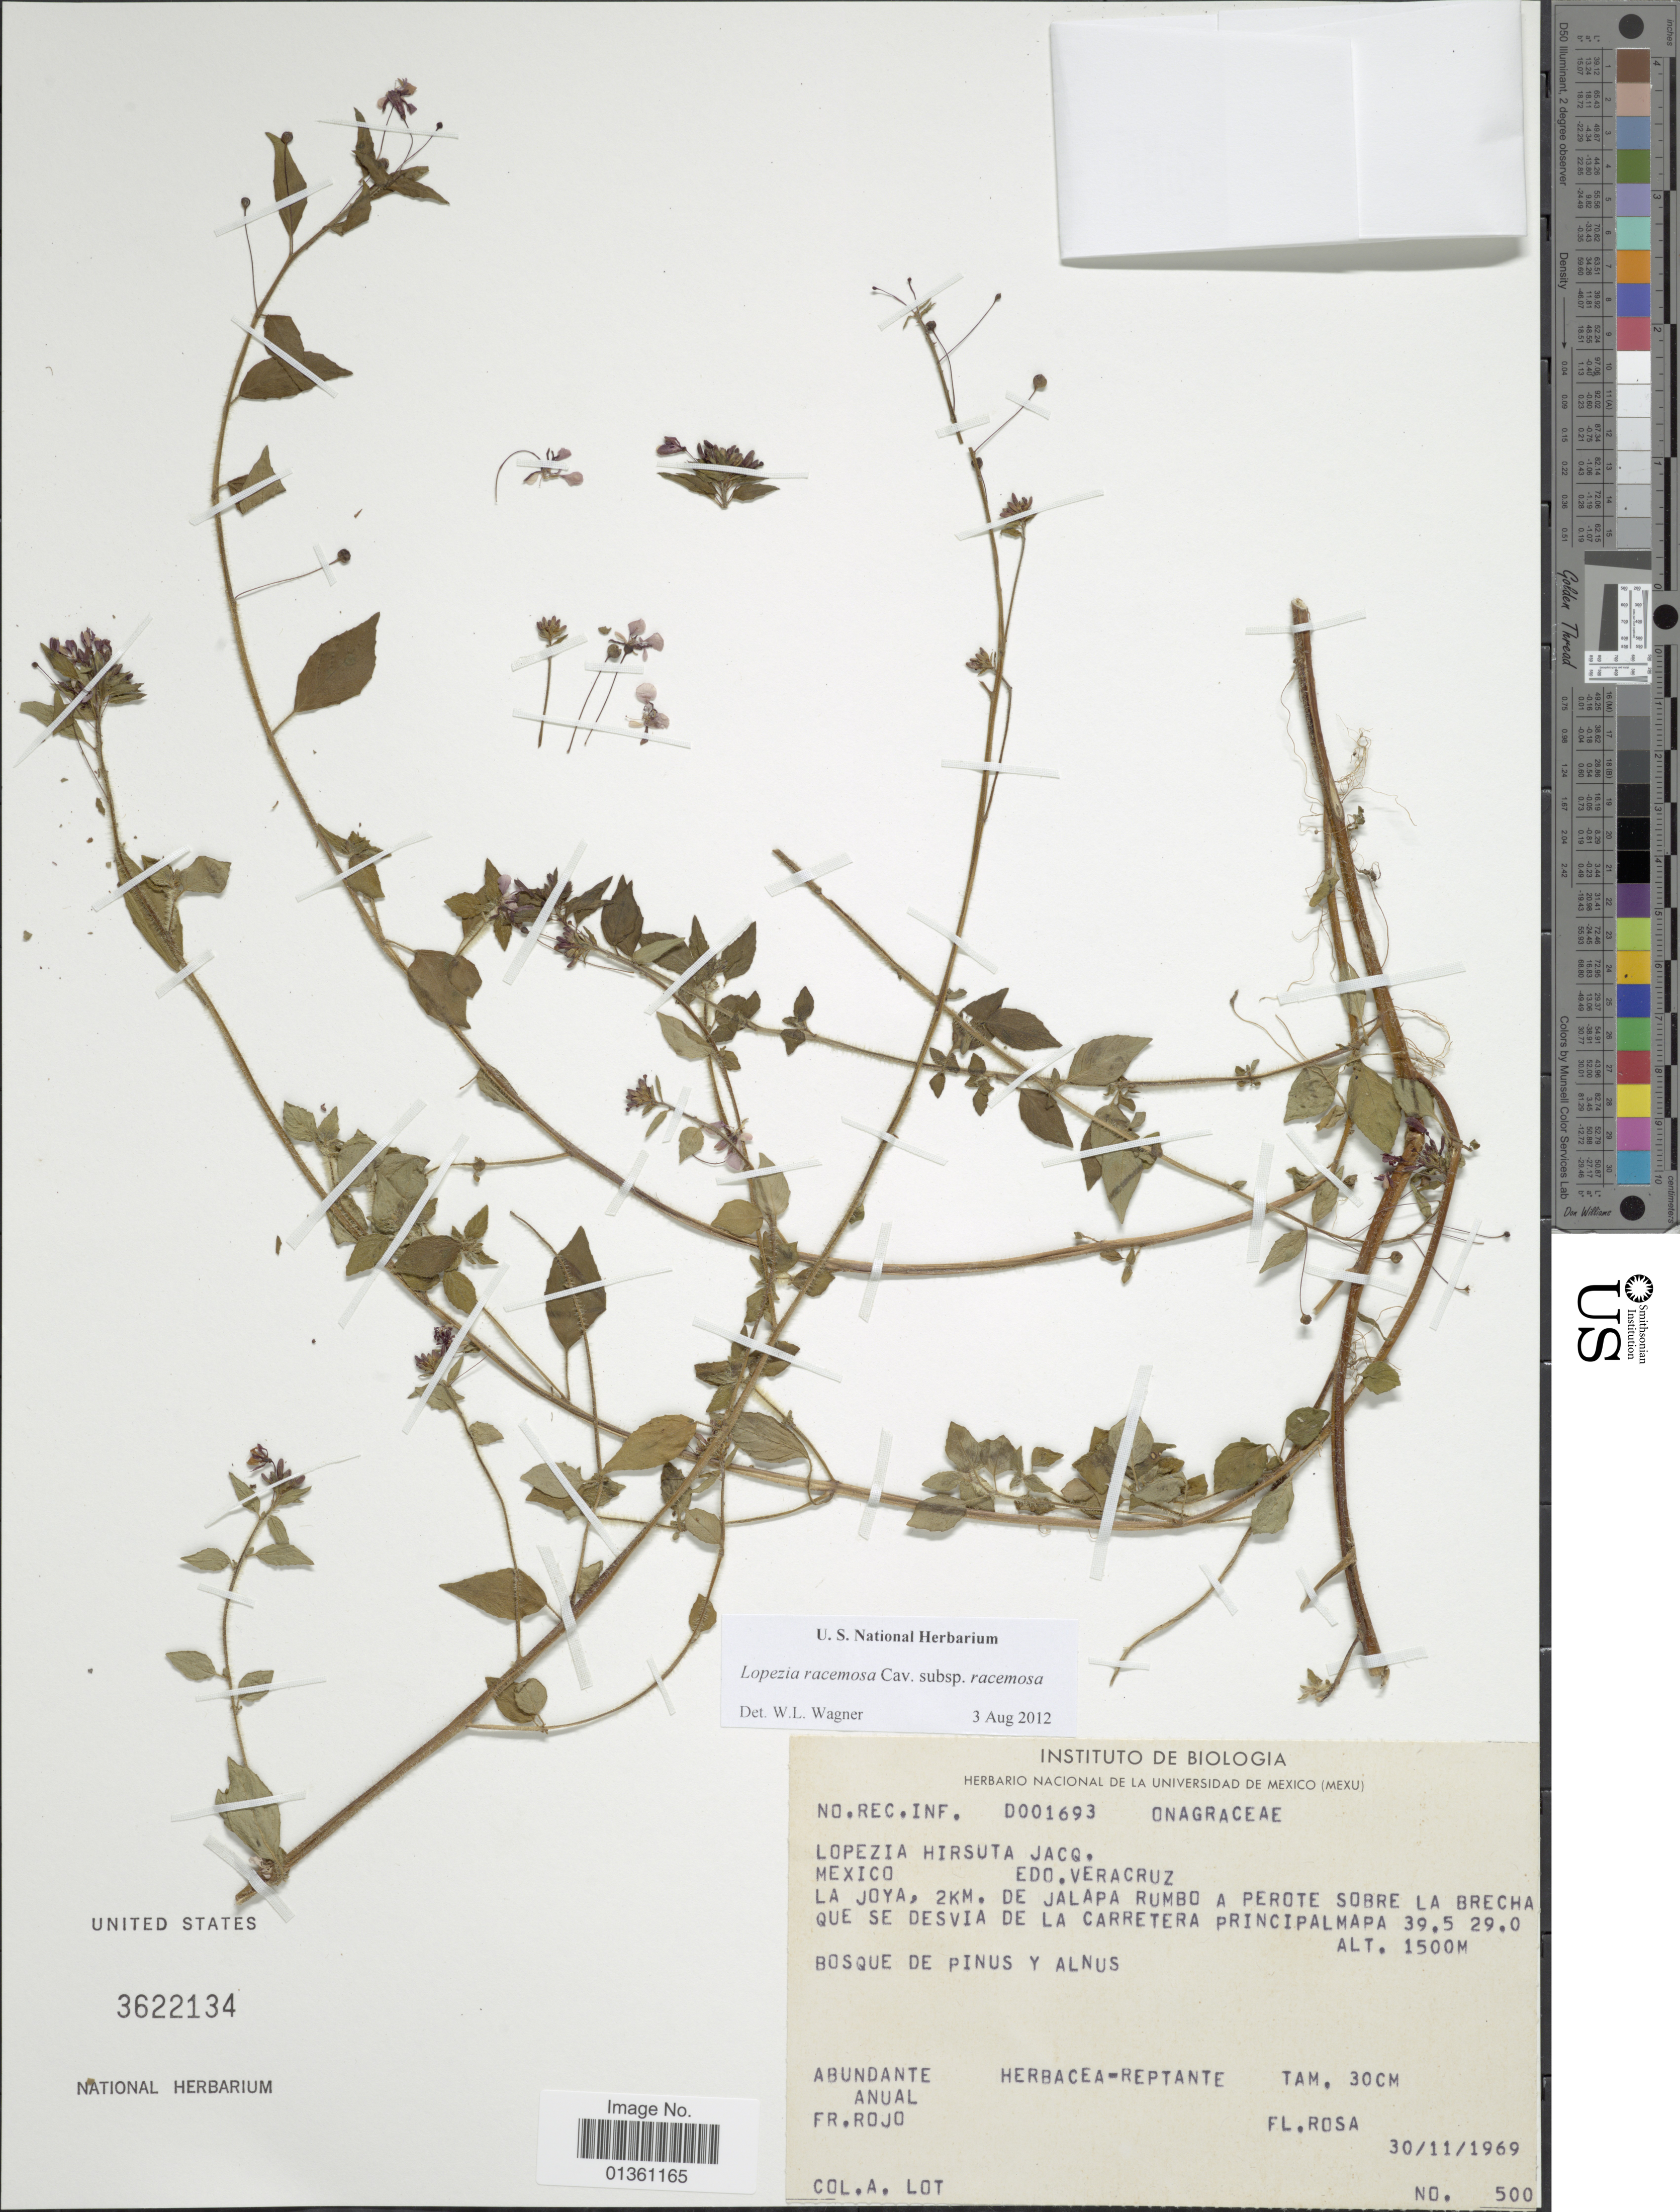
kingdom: Plantae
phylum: Tracheophyta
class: Magnoliopsida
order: Myrtales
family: Onagraceae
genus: Lopezia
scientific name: Lopezia racemosa subsp. racemosa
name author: Cav.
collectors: Lot, A.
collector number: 500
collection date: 1969-11-30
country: Mexico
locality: Edo. Veracruz. La Joya, 2km. de Jalapa Rumbo a perote sobre la brecha que se desvia de la carretera principalmapa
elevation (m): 1500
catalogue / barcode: US 3622134